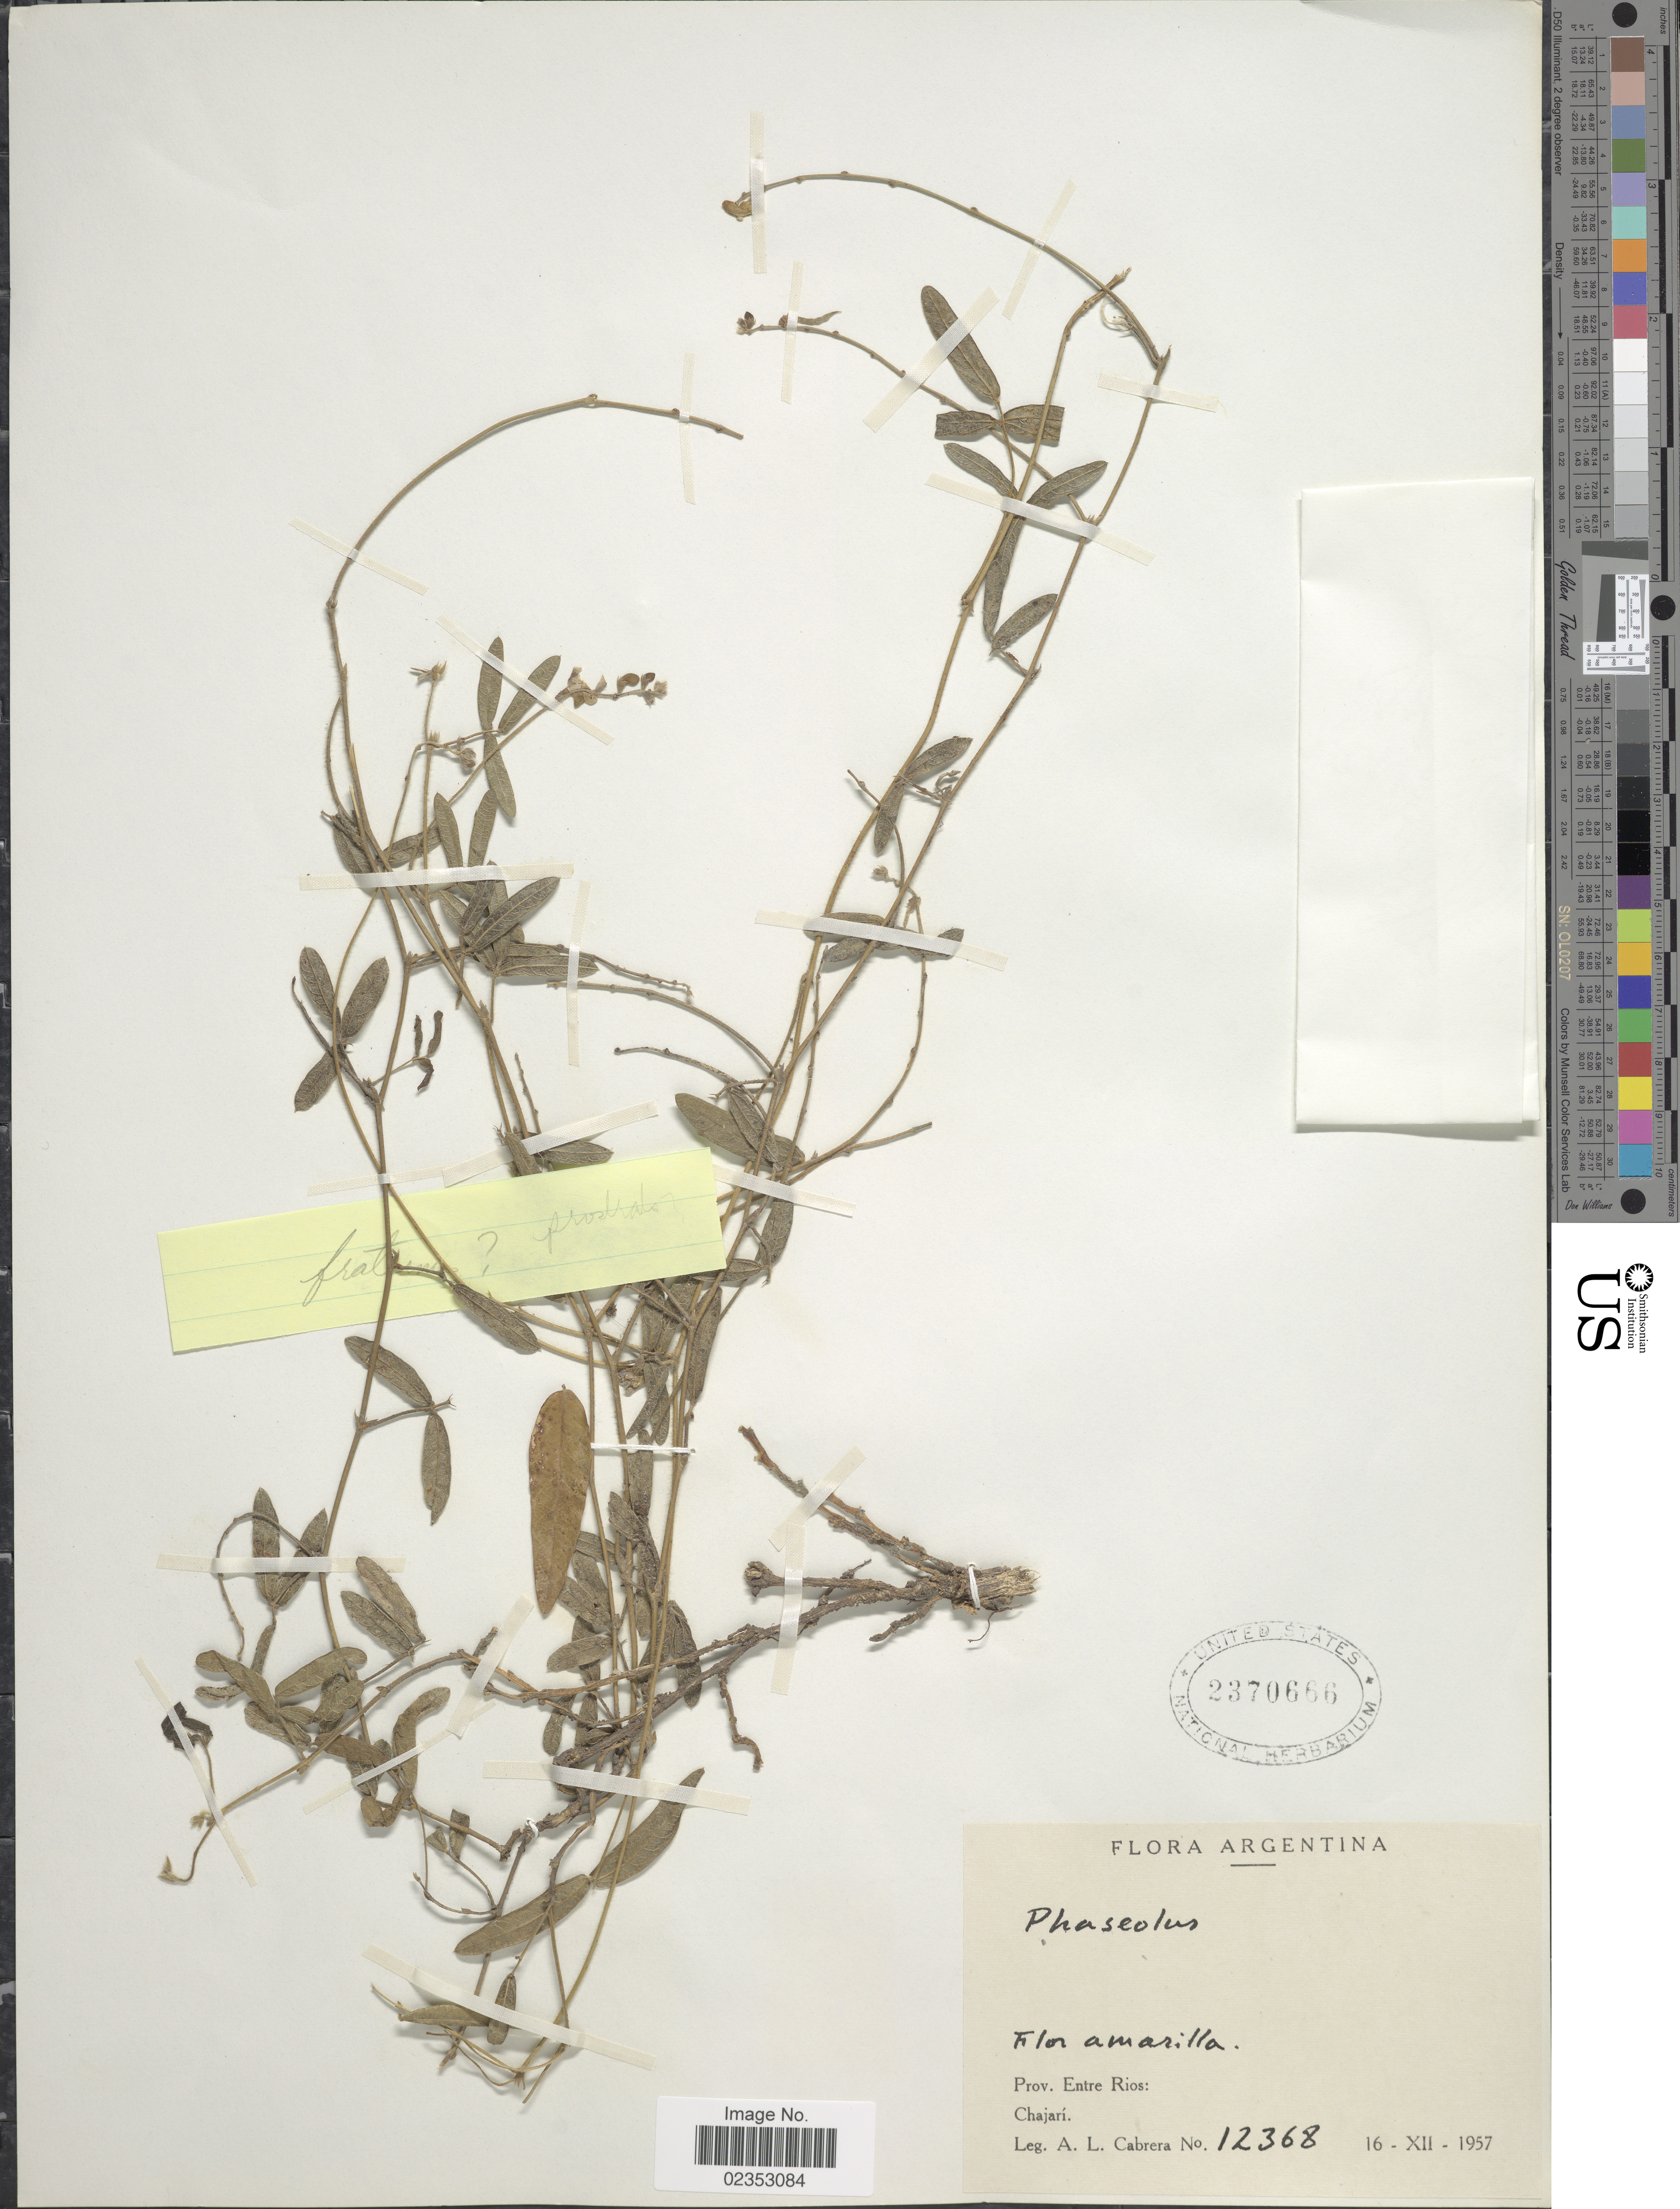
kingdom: Plantae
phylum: Tracheophyta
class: Magnoliopsida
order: Fabales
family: Fabaceae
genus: Macroptilium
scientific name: Macroptilium prostratum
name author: (Benth.) Urb.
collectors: A. L. Cabrera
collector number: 12368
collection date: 1957-12-16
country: Argentina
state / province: Entre Rios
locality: Chajarí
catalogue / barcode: US 2370666